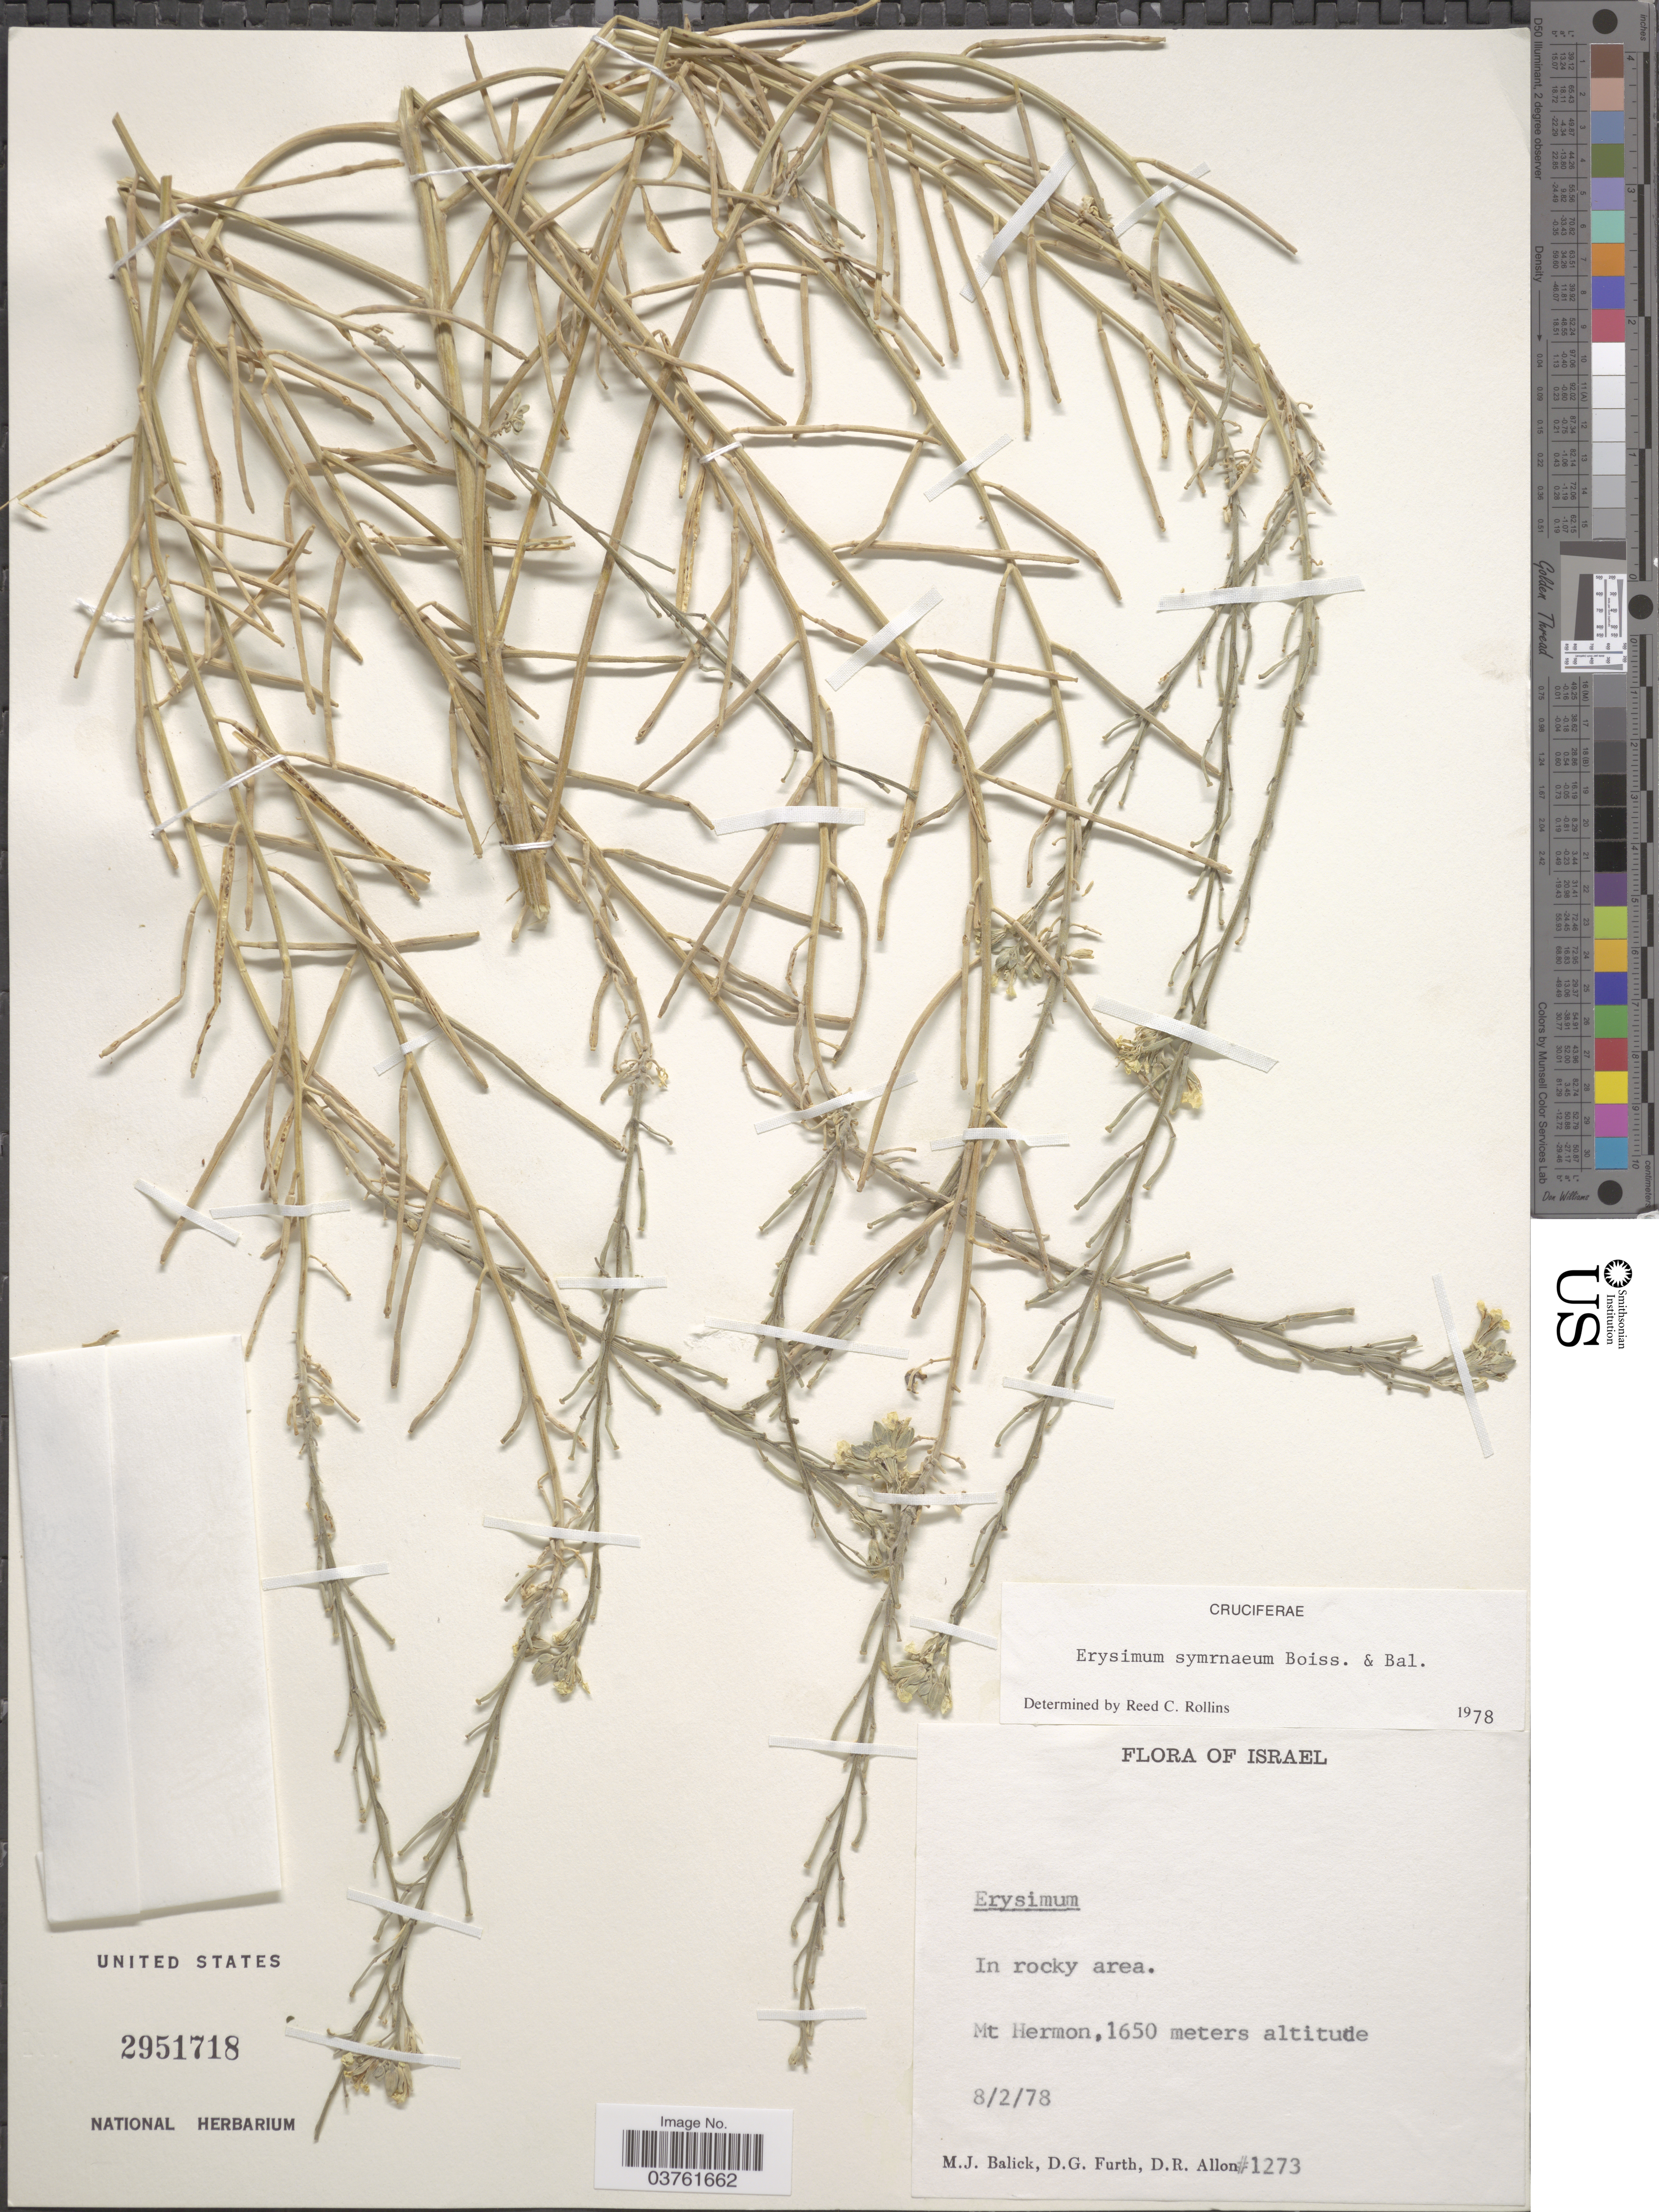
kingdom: Plantae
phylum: Tracheophyta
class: Magnoliopsida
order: Brassicales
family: Brassicaceae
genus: Erysimum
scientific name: Erysimum smyrnaeum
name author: Boiss. & Balansa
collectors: M. J. Balick, D. Furth & D. Allon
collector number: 1273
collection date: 1978-02-08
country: Israel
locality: Mt. Hermon.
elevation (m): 1650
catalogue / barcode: US 2951718